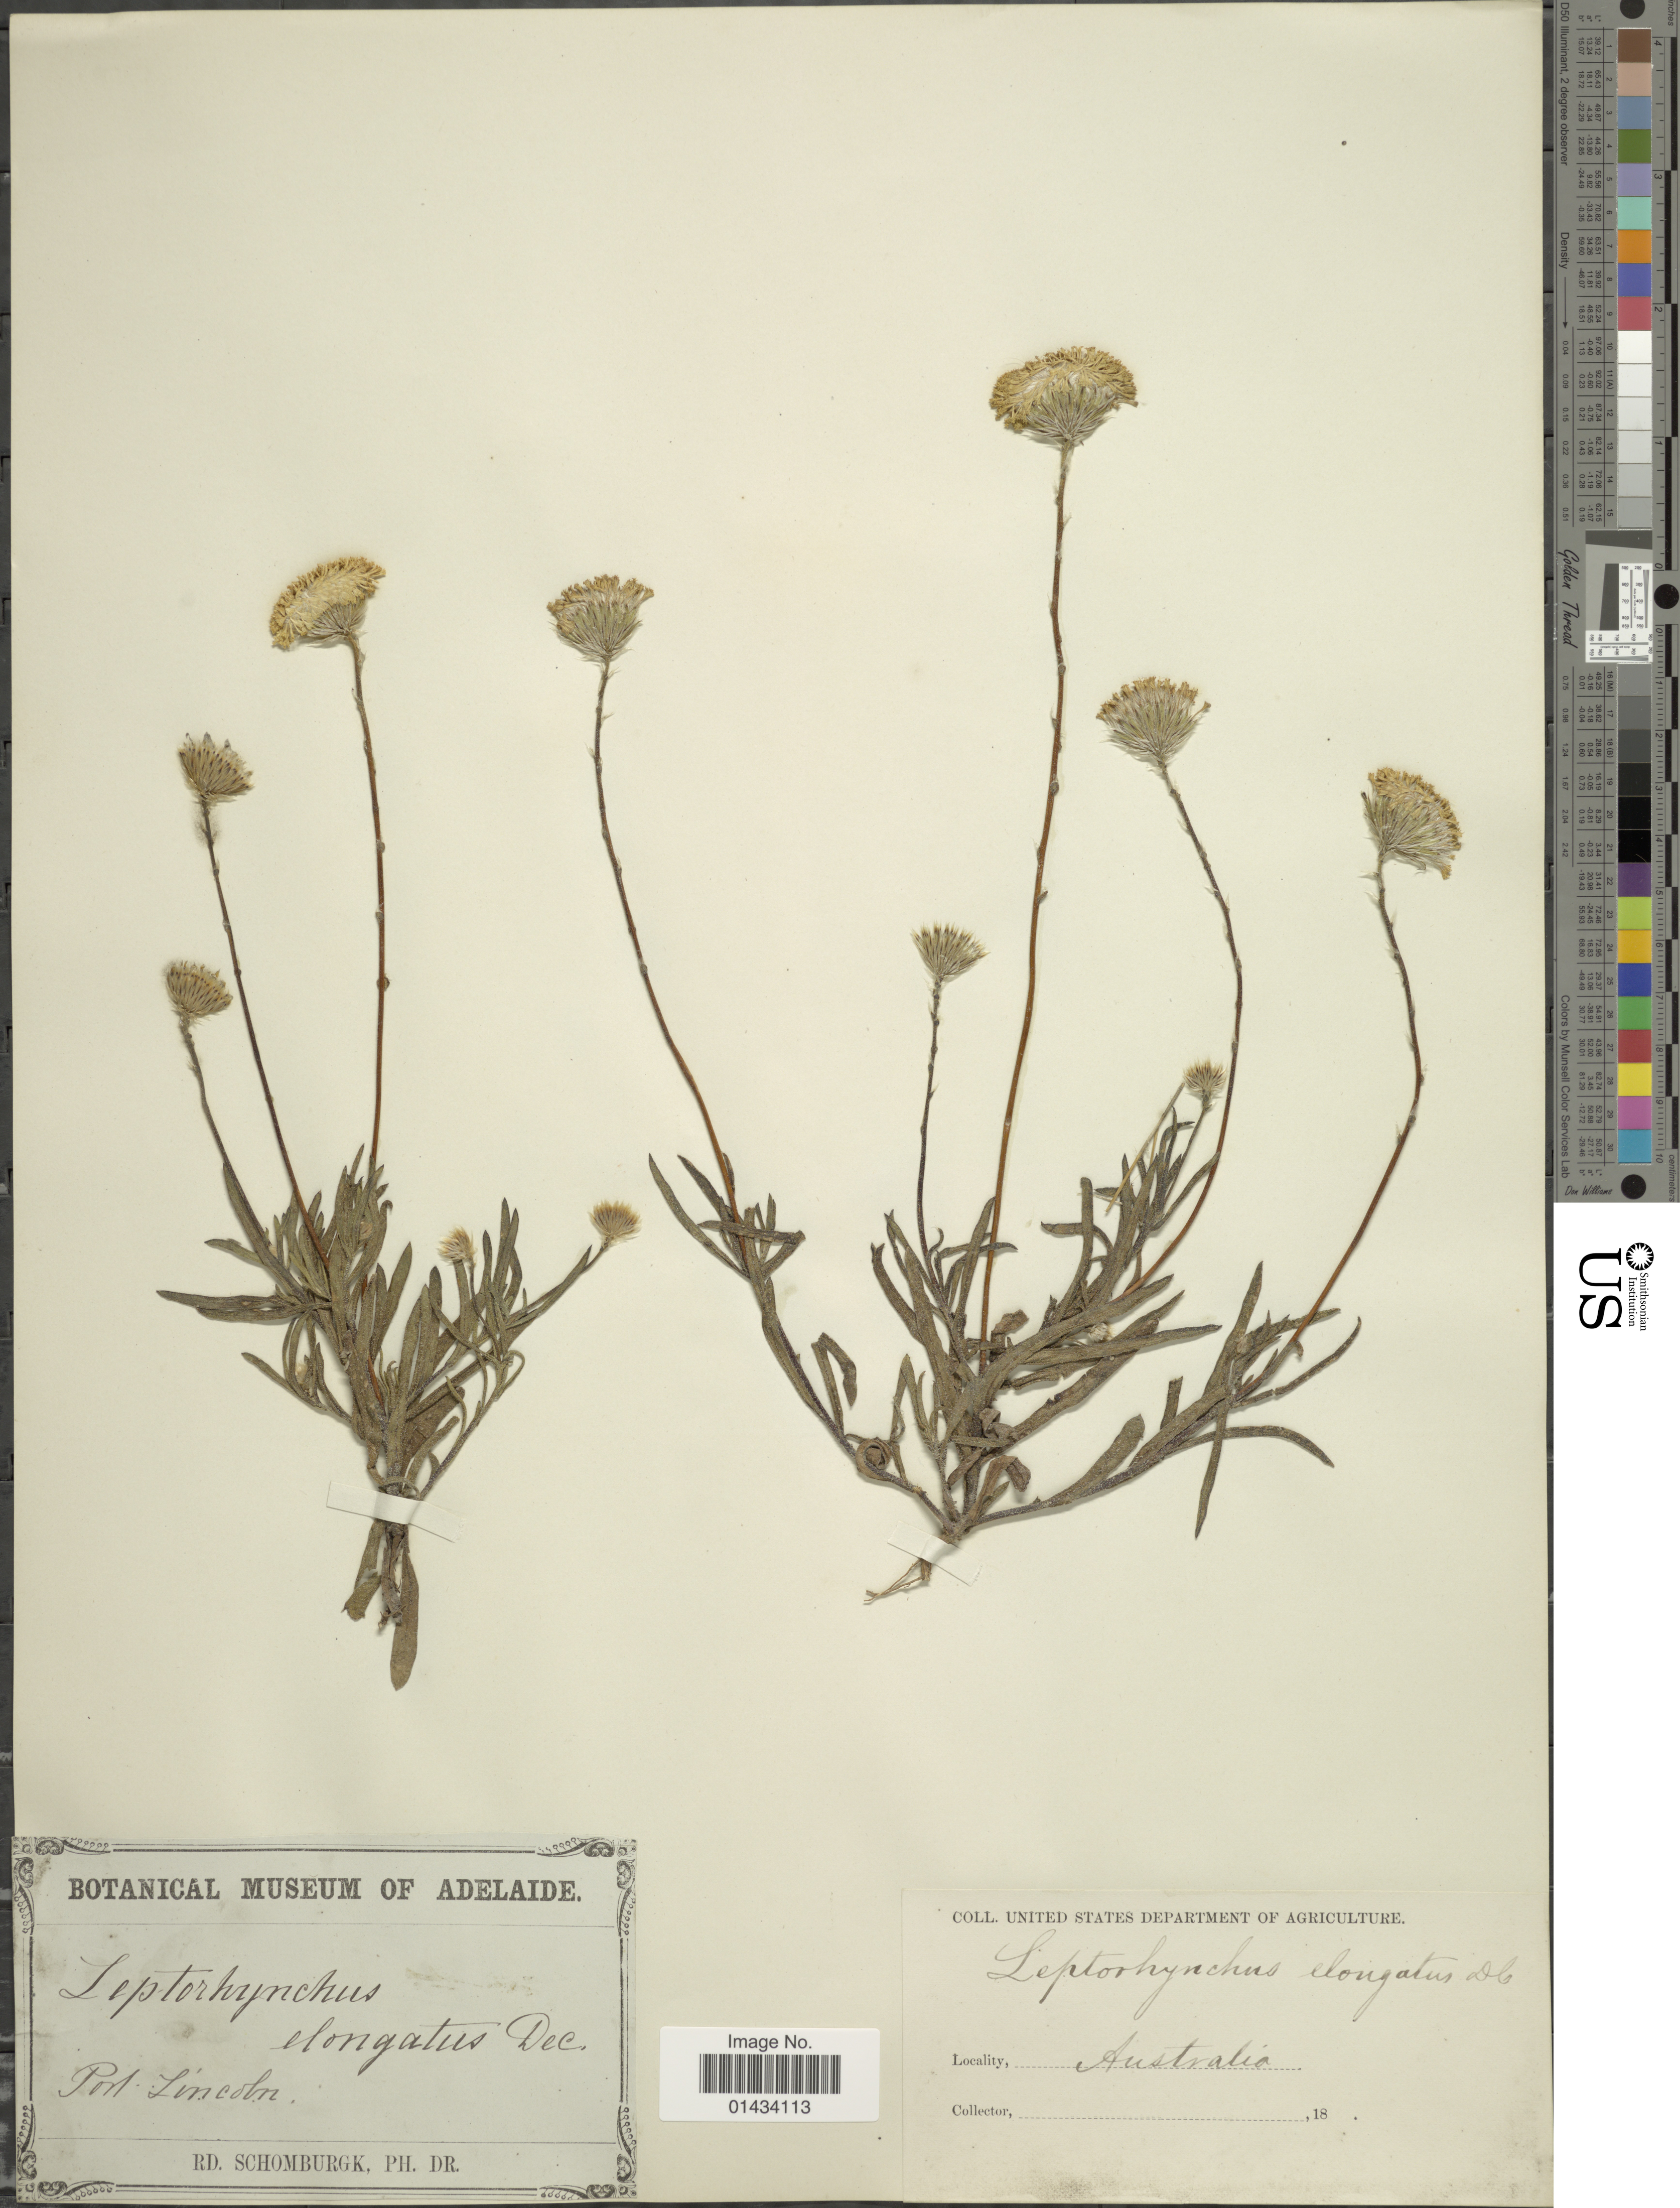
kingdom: Plantae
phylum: Tracheophyta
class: Magnoliopsida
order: Asterales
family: Asteraceae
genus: Leptorhynchos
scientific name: Leptorhynchos elongatus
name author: DC.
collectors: M. R. Schomburgk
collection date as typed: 18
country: Australia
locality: Port. Lincoln